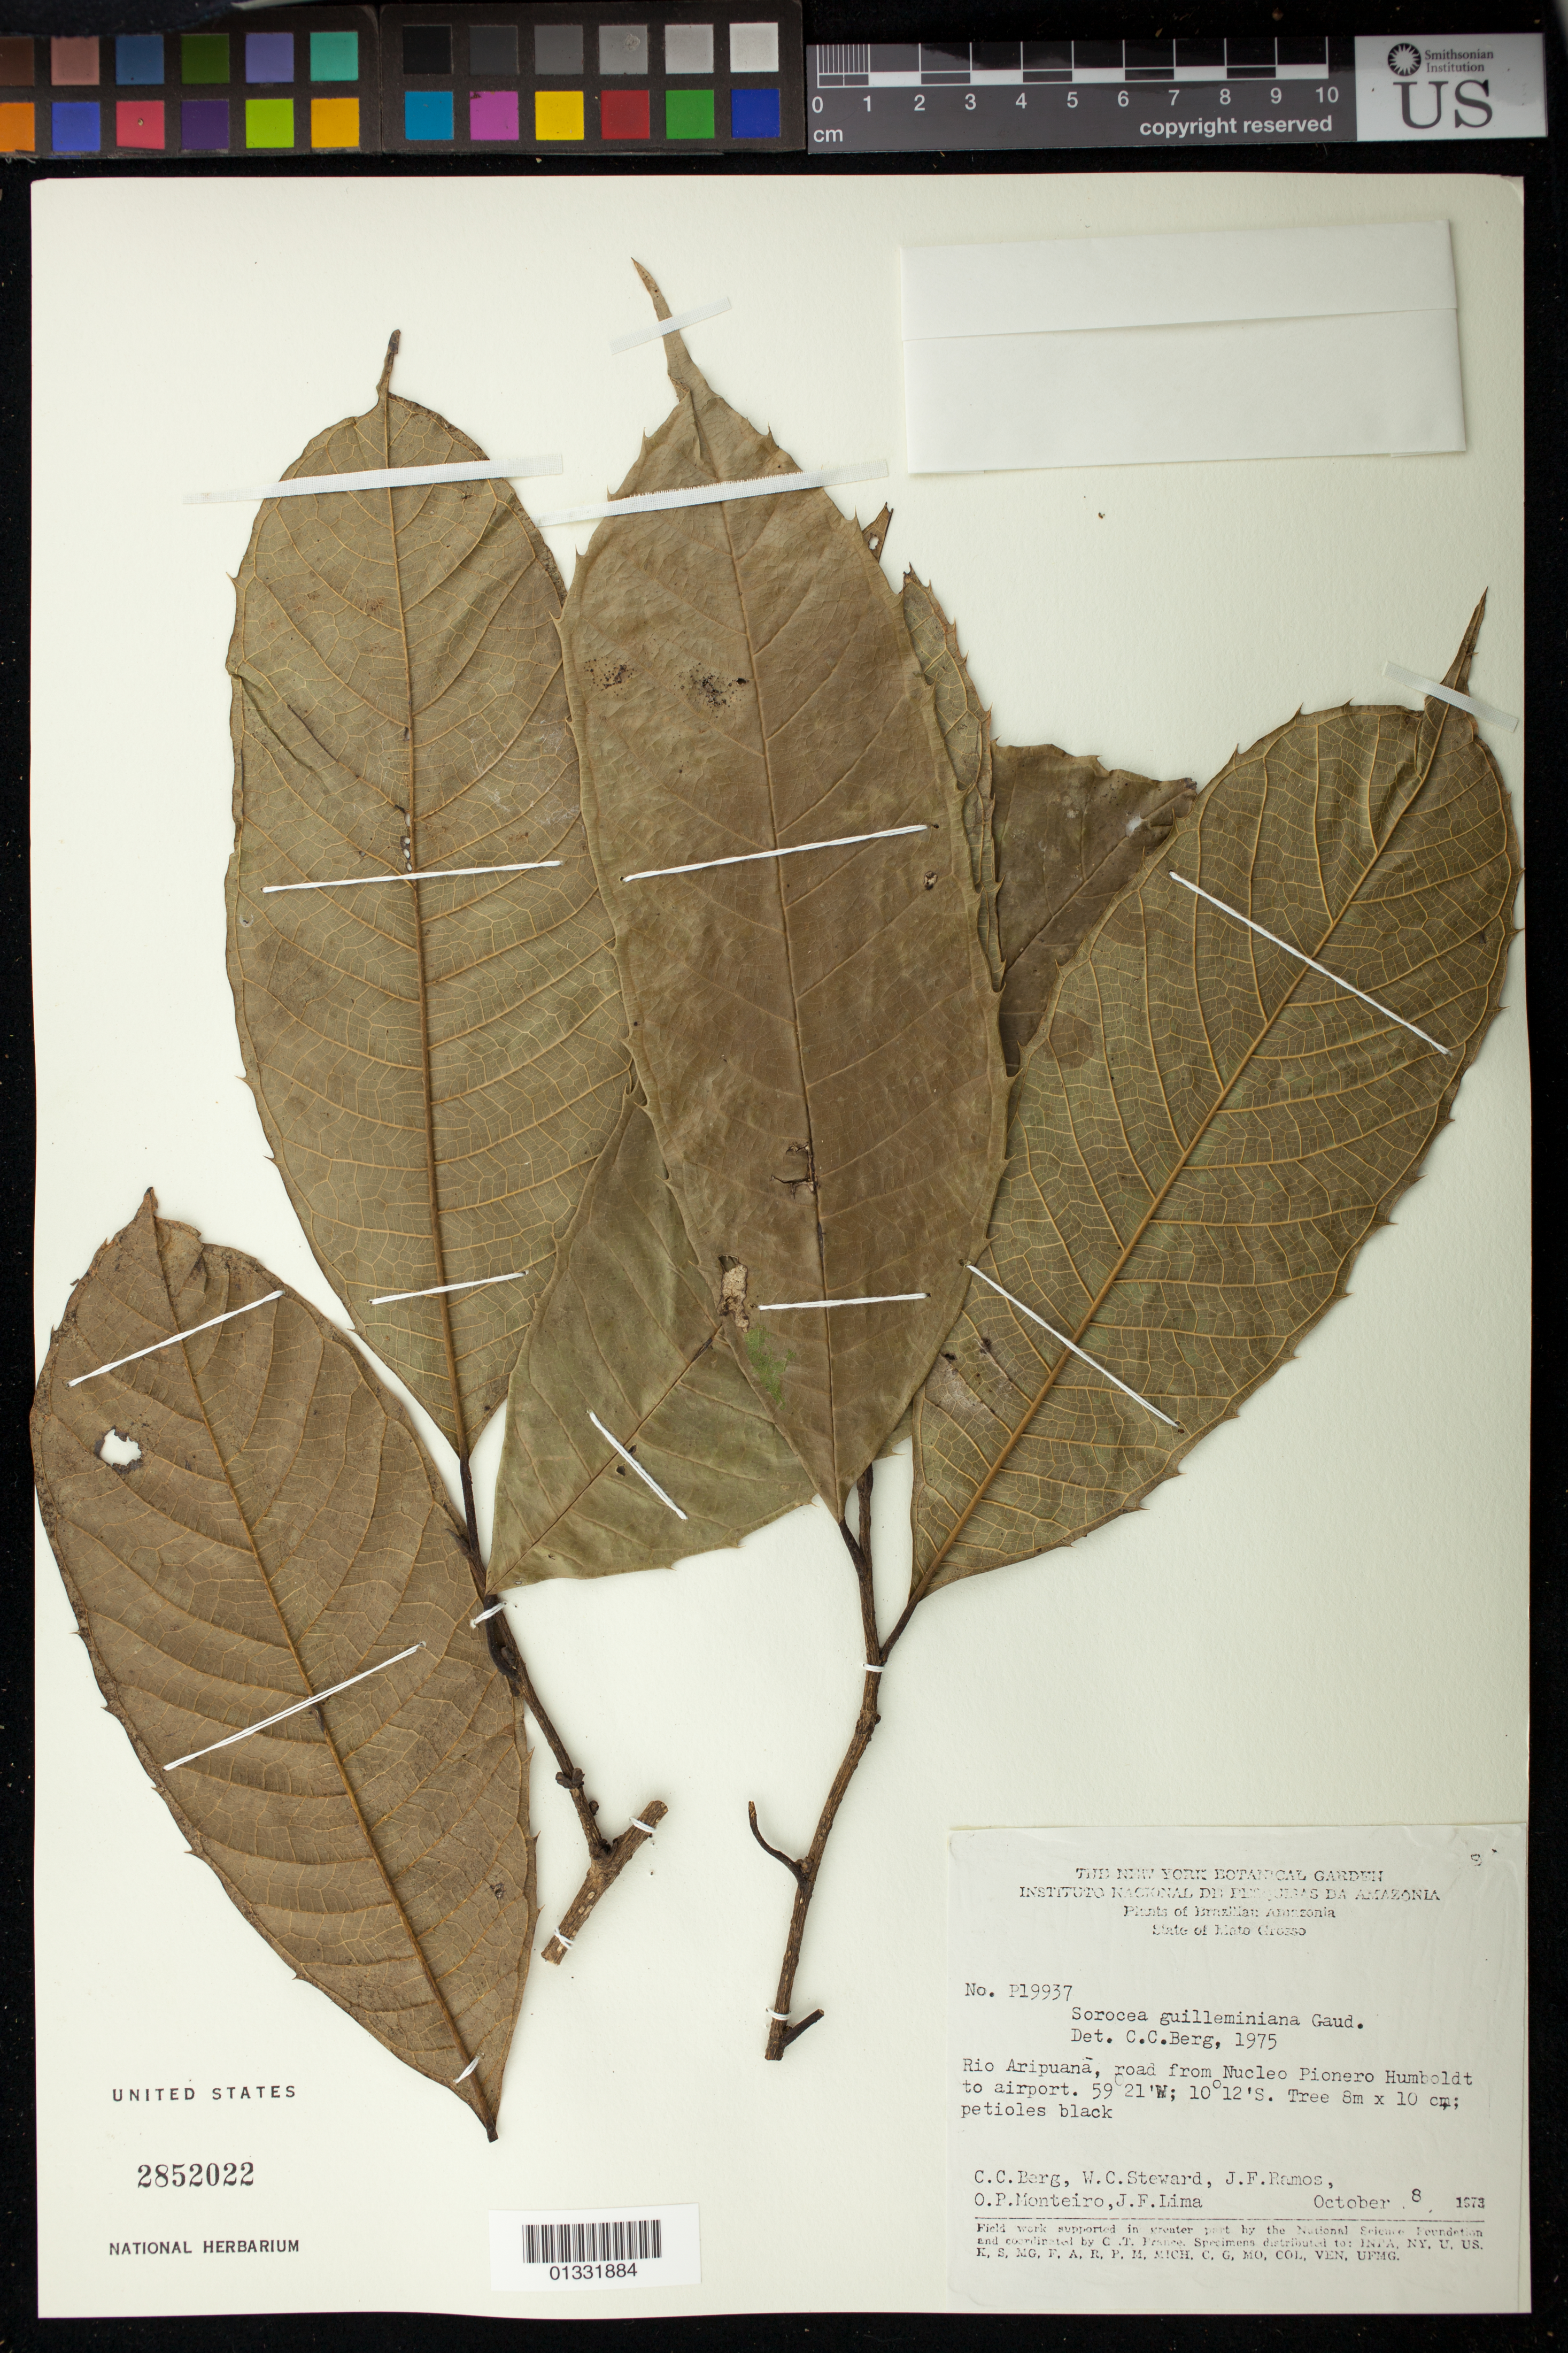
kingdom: Plantae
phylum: Tracheophyta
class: Magnoliopsida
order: Rosales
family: Moraceae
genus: Sorocea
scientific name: Sorocea guilleminiana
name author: Gaudich.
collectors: C. C. Berg, W. C. Steward, J. F. Ramos, O. P. Monteiro & J. F. Lima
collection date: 1973-10-08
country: Brazil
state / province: Mato Grosso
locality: Rio Aripuanã, road from Nucleo Pionero Humboldt to airport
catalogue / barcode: US 2852022